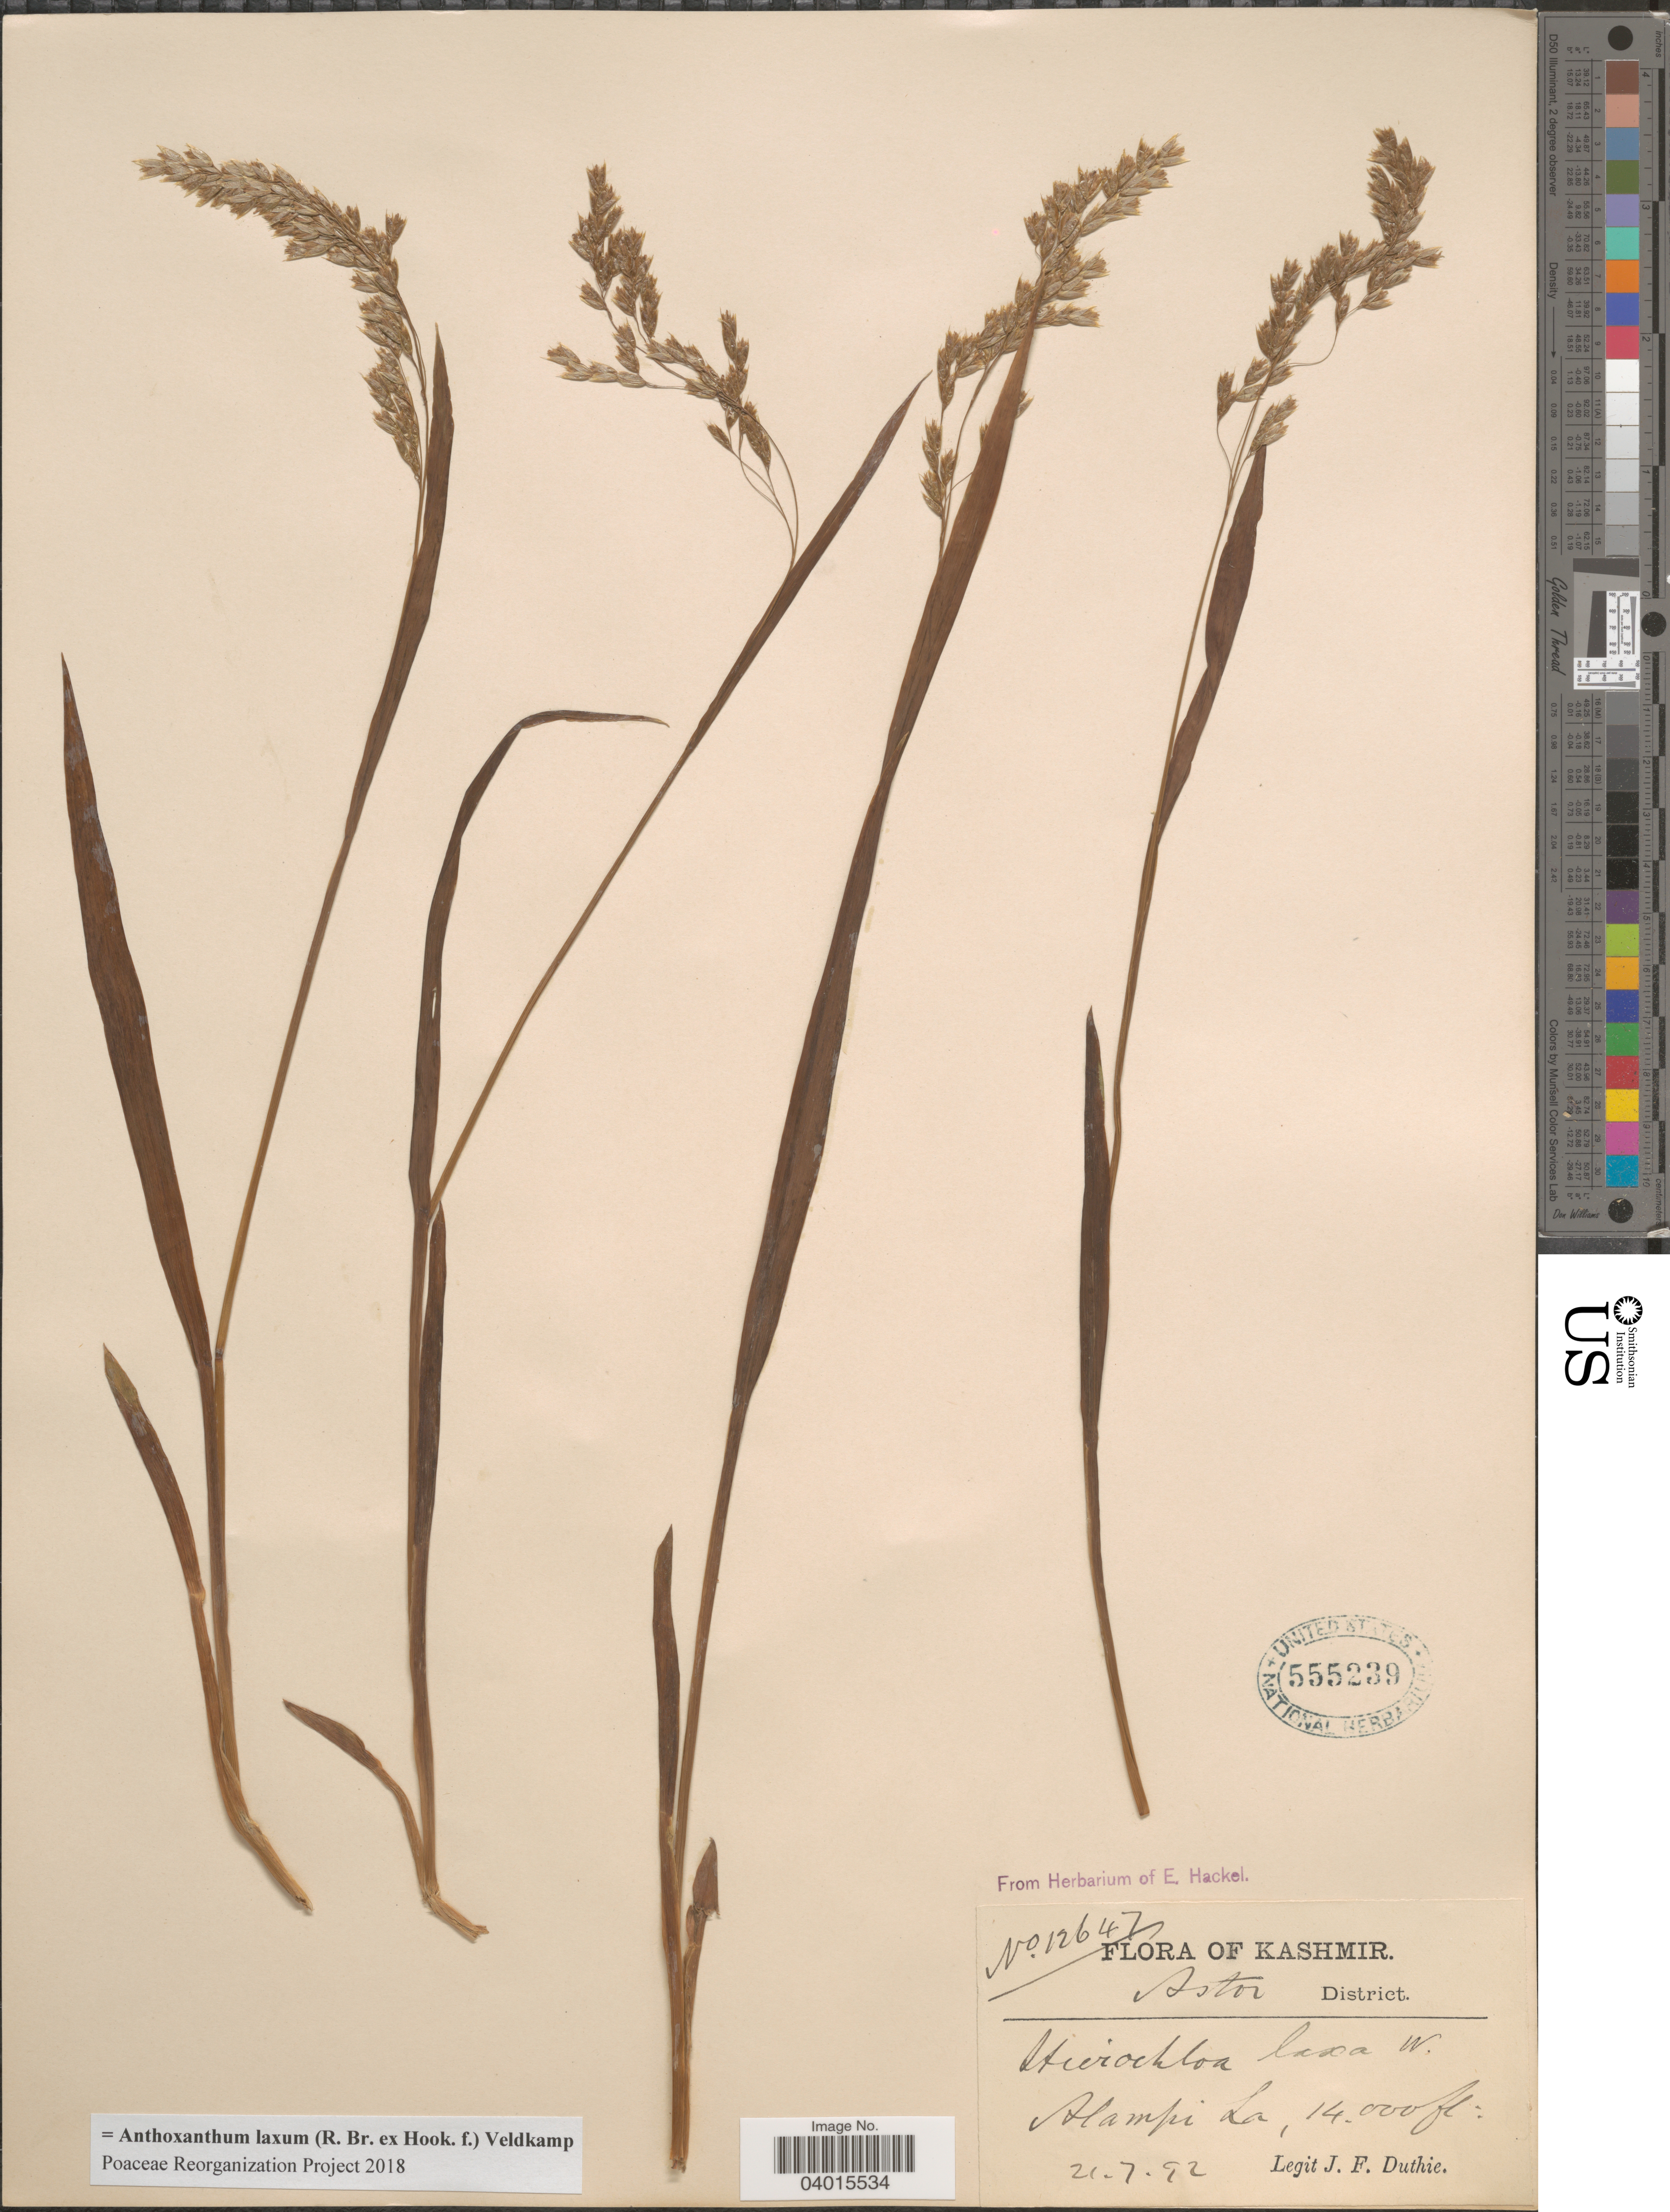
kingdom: Plantae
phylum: Tracheophyta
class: Liliopsida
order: Poales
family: Poaceae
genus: Anthoxanthum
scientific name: Anthoxanthum laxum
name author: (R. Br. ex Hook. f.) Veldkamp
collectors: J. F. Duthie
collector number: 12647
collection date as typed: Transcribed d/m/y: 21/7/92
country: India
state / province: Jammu and Kashmir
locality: Kashmir. Astor District. Alampi La.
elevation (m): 4267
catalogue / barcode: US 555239